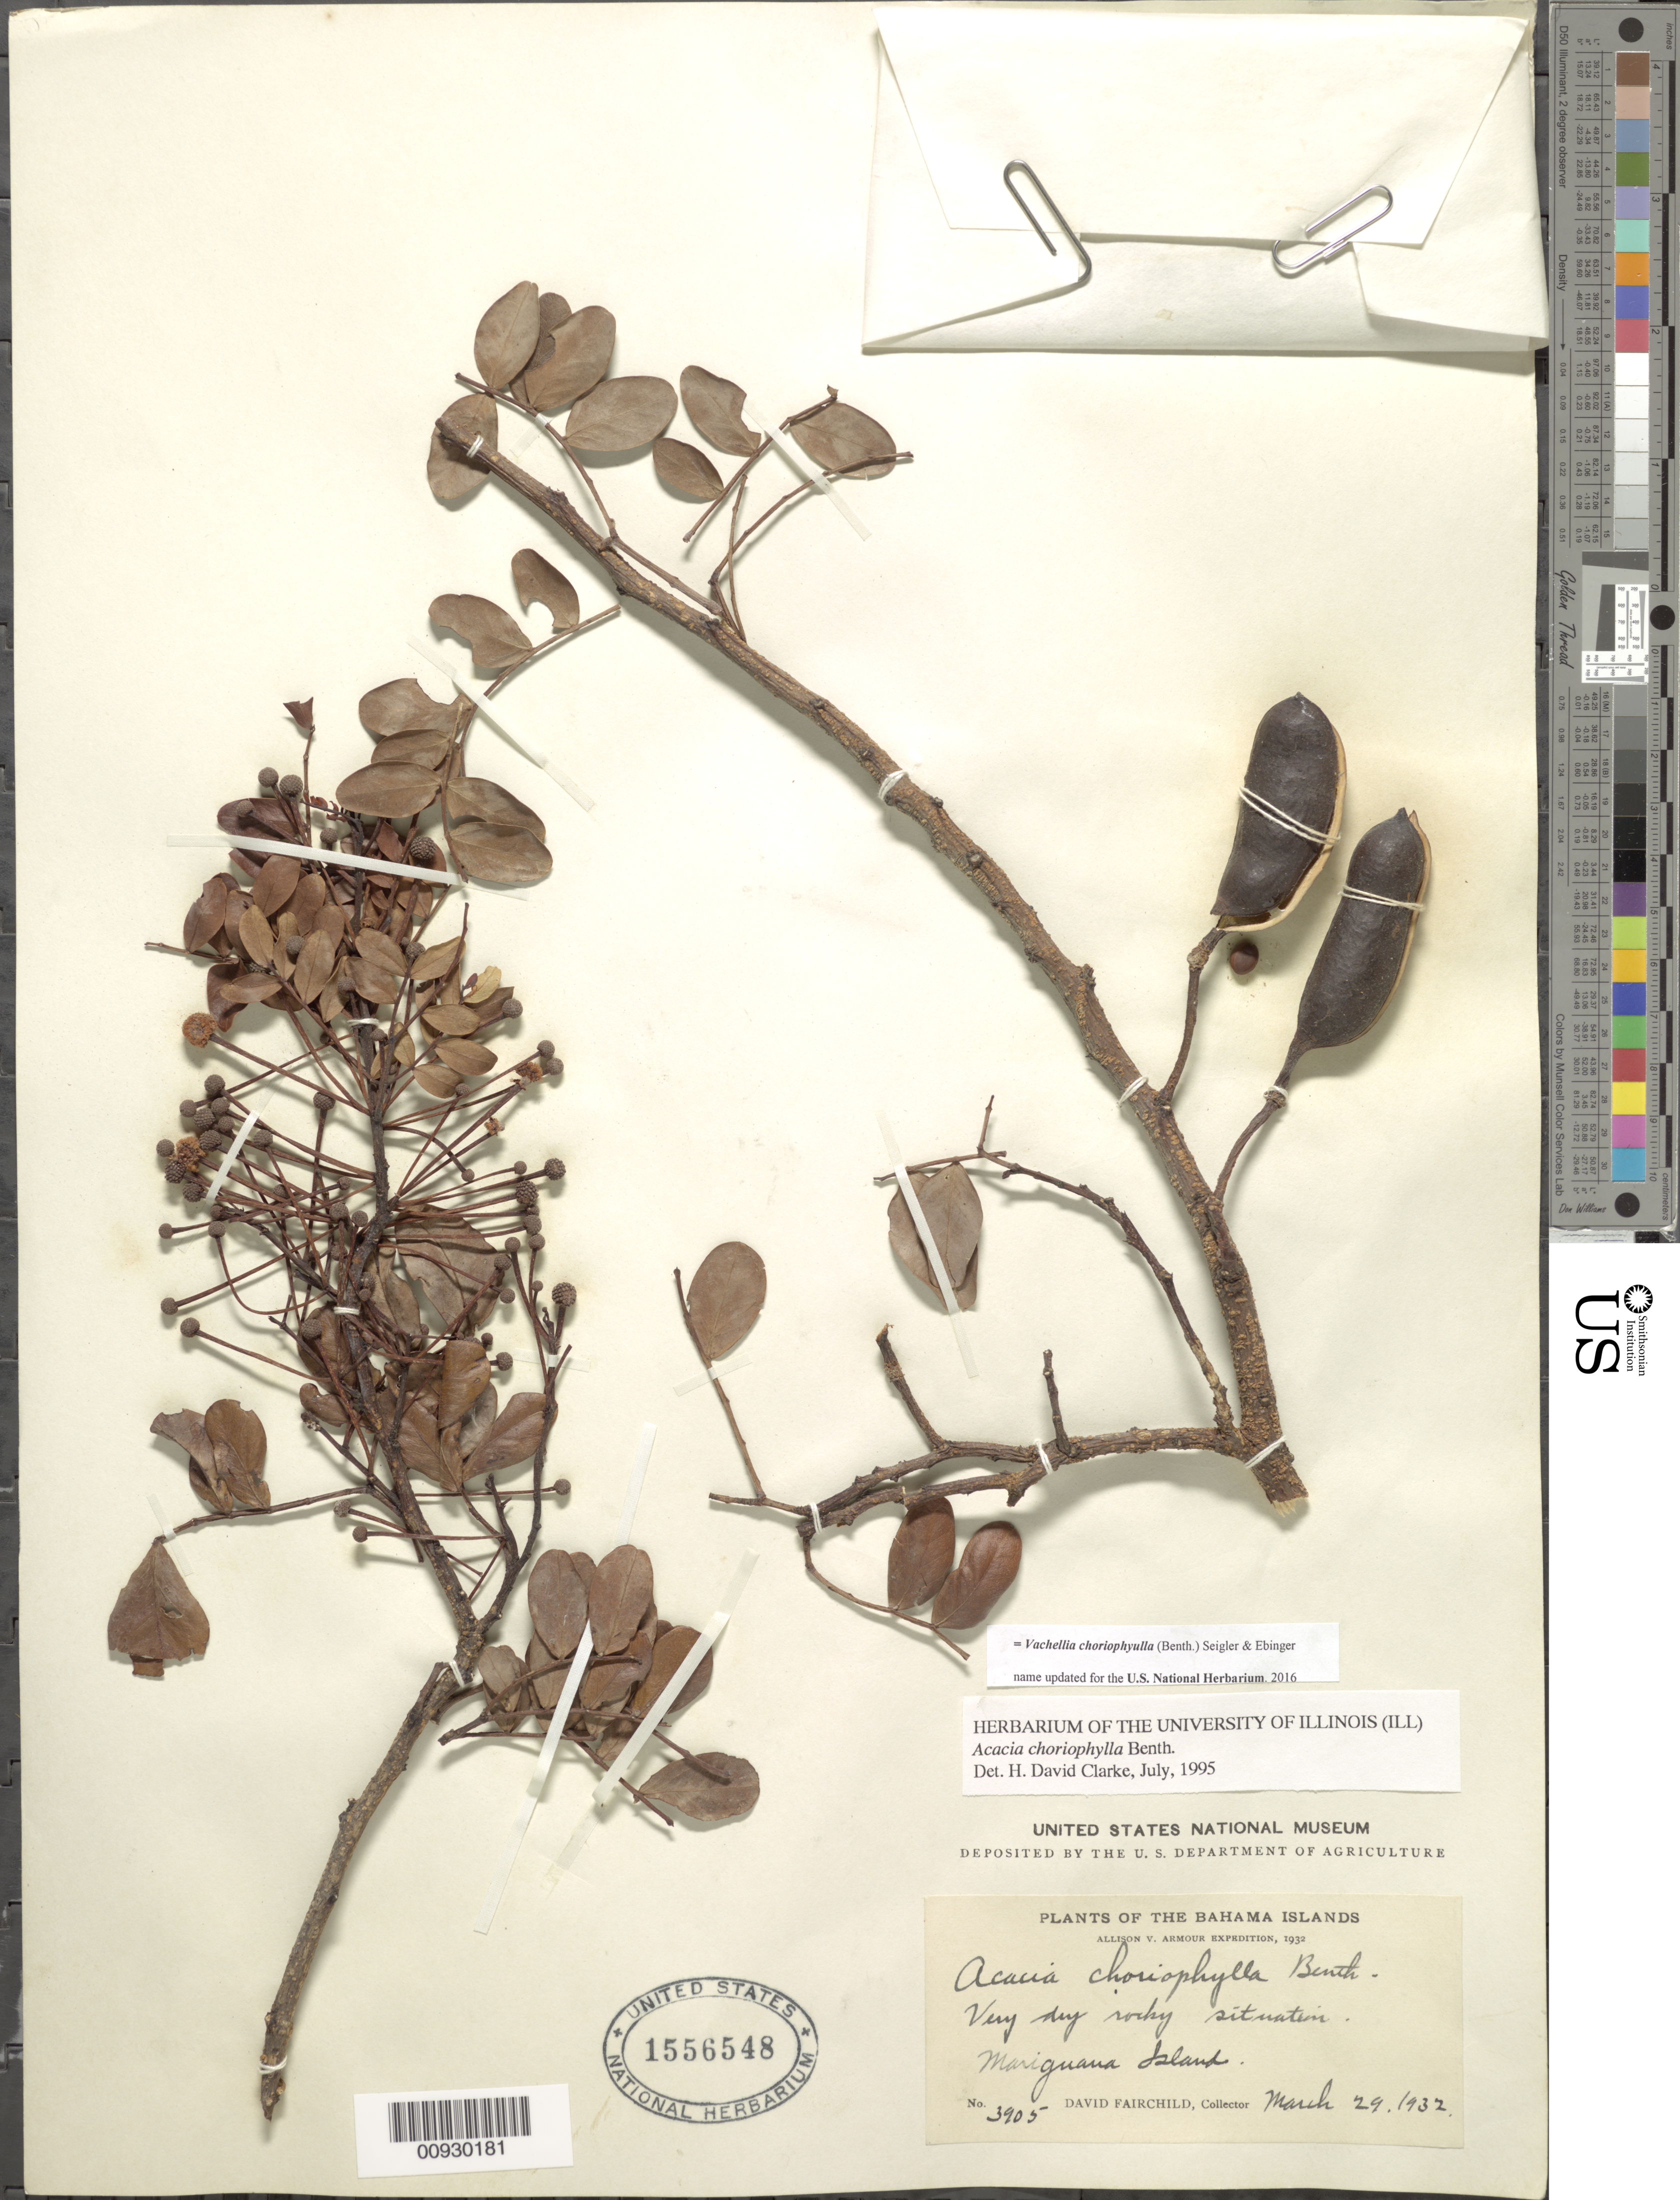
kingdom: Plantae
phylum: Tracheophyta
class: Magnoliopsida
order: Fabales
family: Fabaceae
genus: Vachellia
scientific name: Vachellia choriophylla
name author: (Benth.) Seigler & Ebinger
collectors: D. Fairchild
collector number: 3905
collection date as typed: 29 Mar 1932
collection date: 1932-03-29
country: Bahamas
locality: Mariguana Island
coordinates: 0 N, 0 E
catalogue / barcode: US 1556548